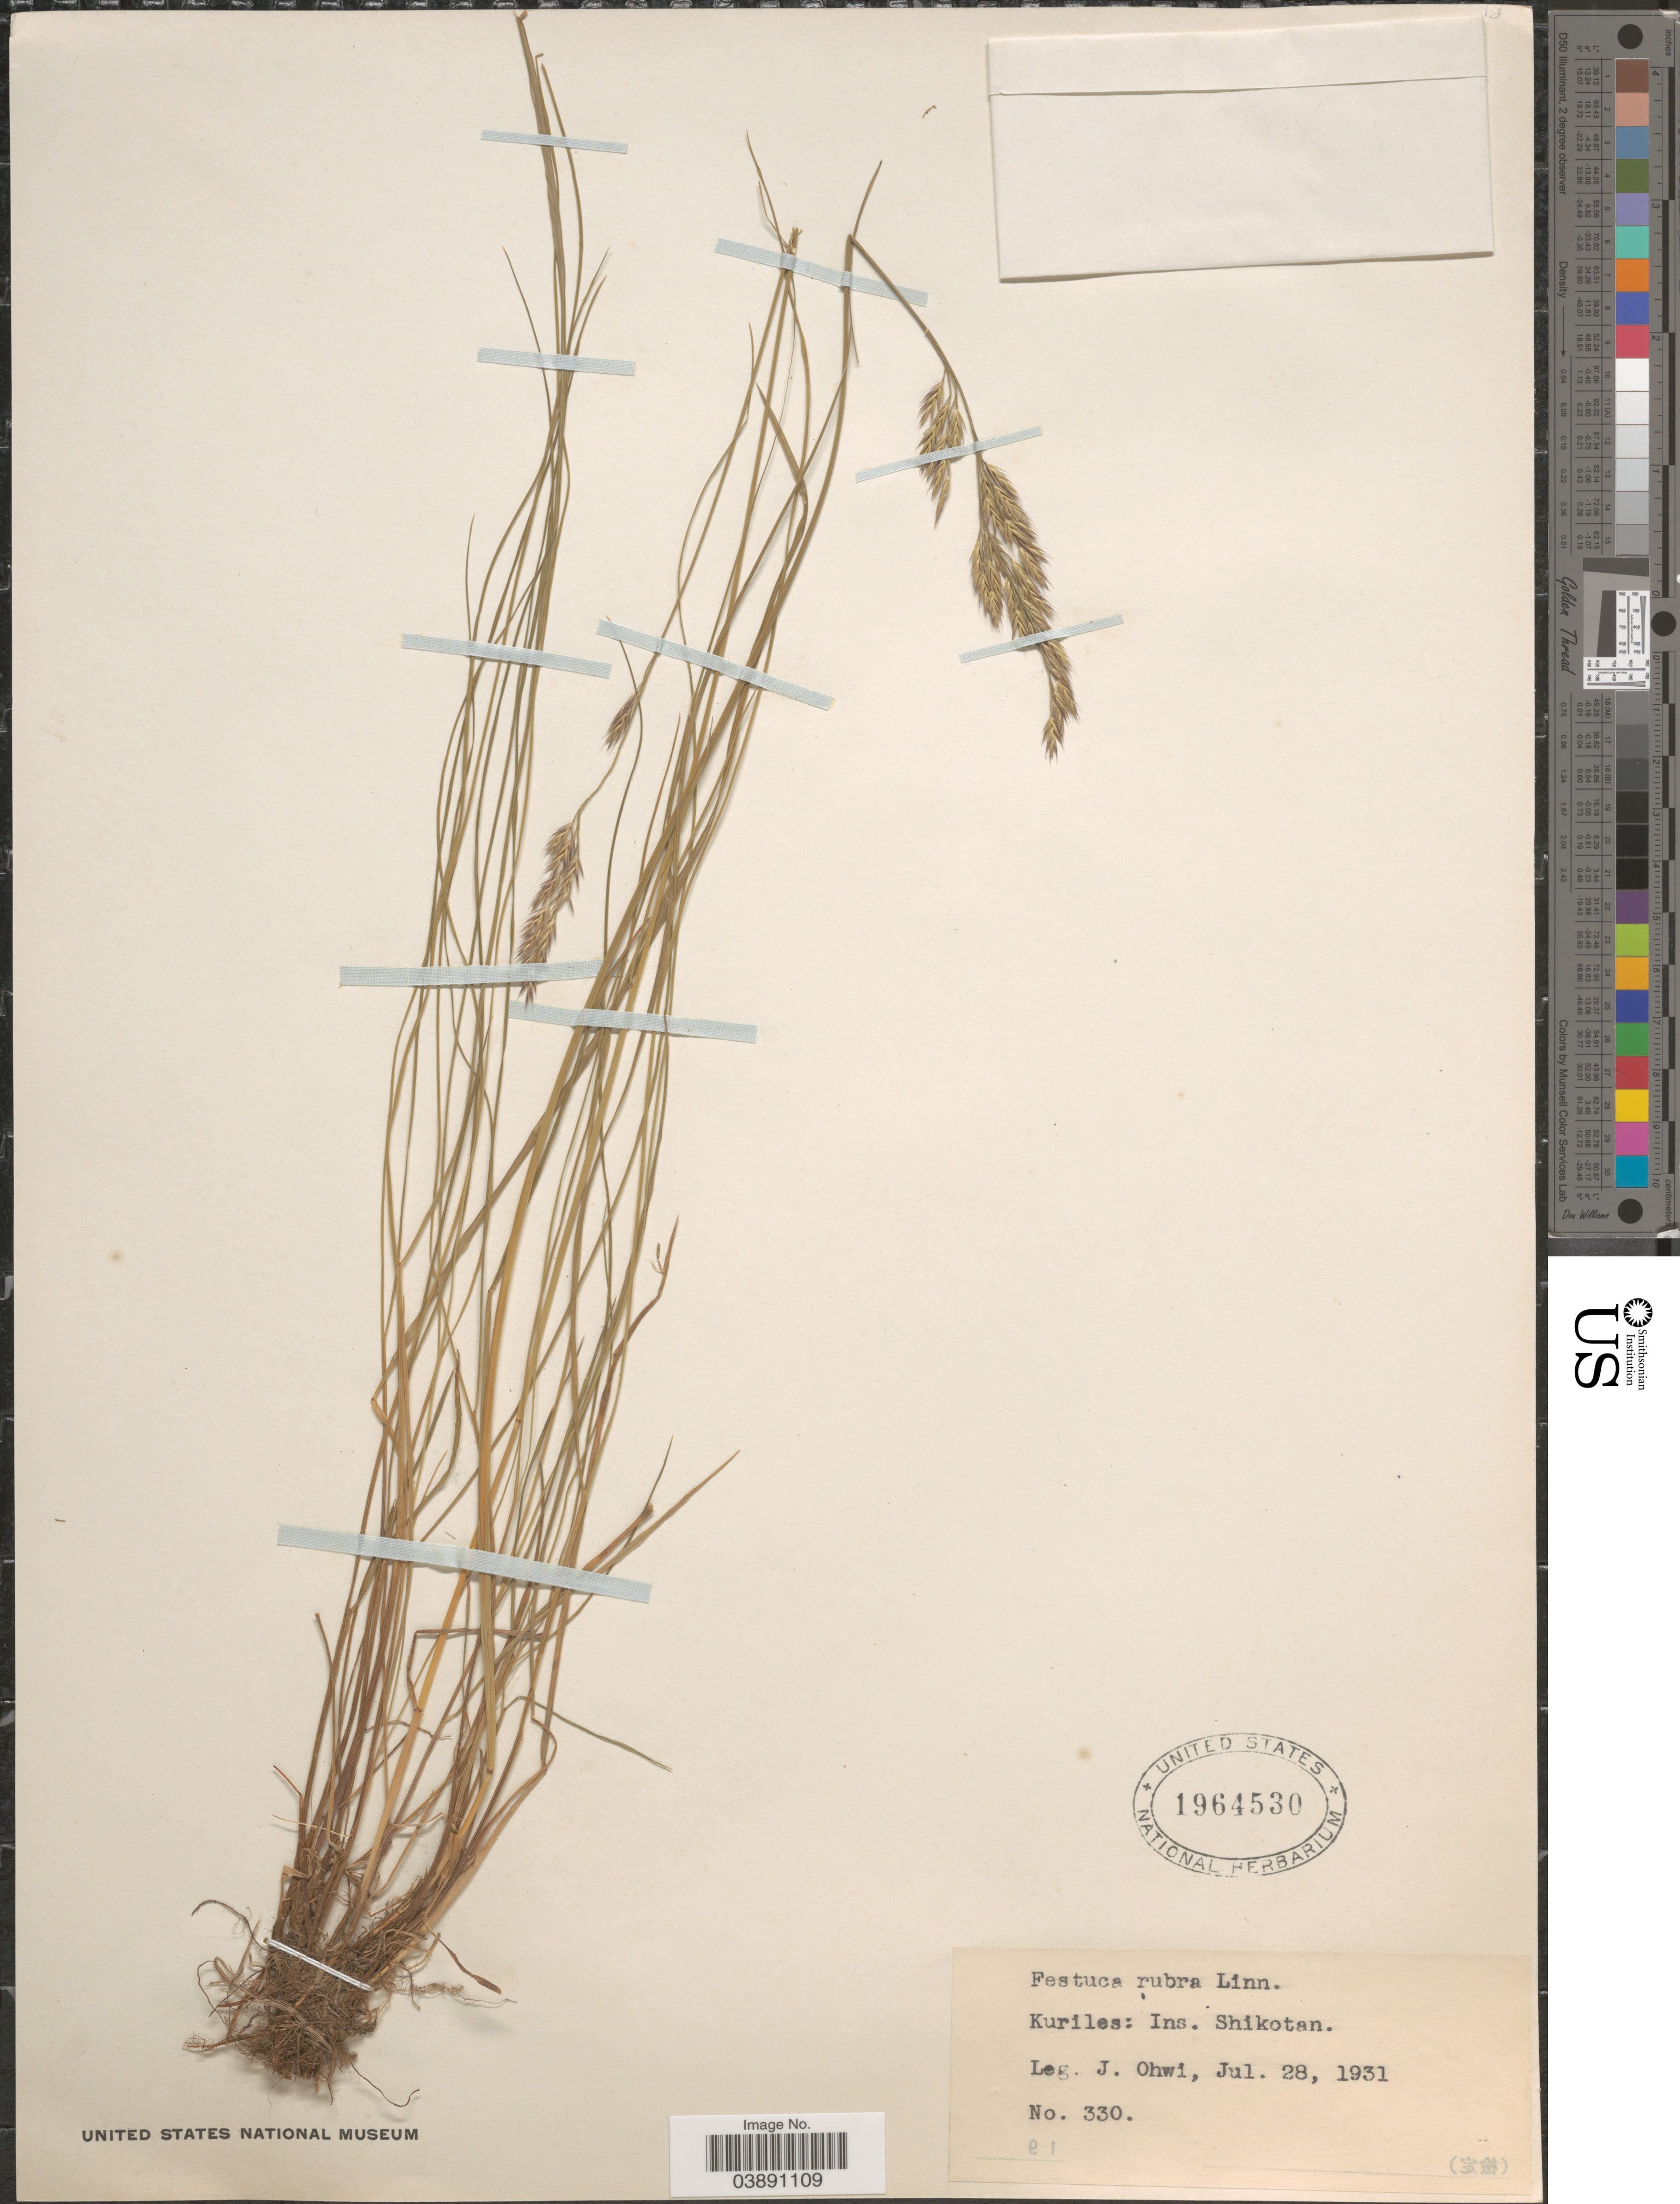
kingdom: Plantae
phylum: Tracheophyta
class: Liliopsida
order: Poales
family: Poaceae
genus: Festuca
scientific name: Festuca rubra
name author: L.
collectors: J. Ohwi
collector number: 330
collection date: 1931-07-28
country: Russian Federation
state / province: Sakhalin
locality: Kuriles: Ins. Shikotan.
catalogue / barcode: US 1964530